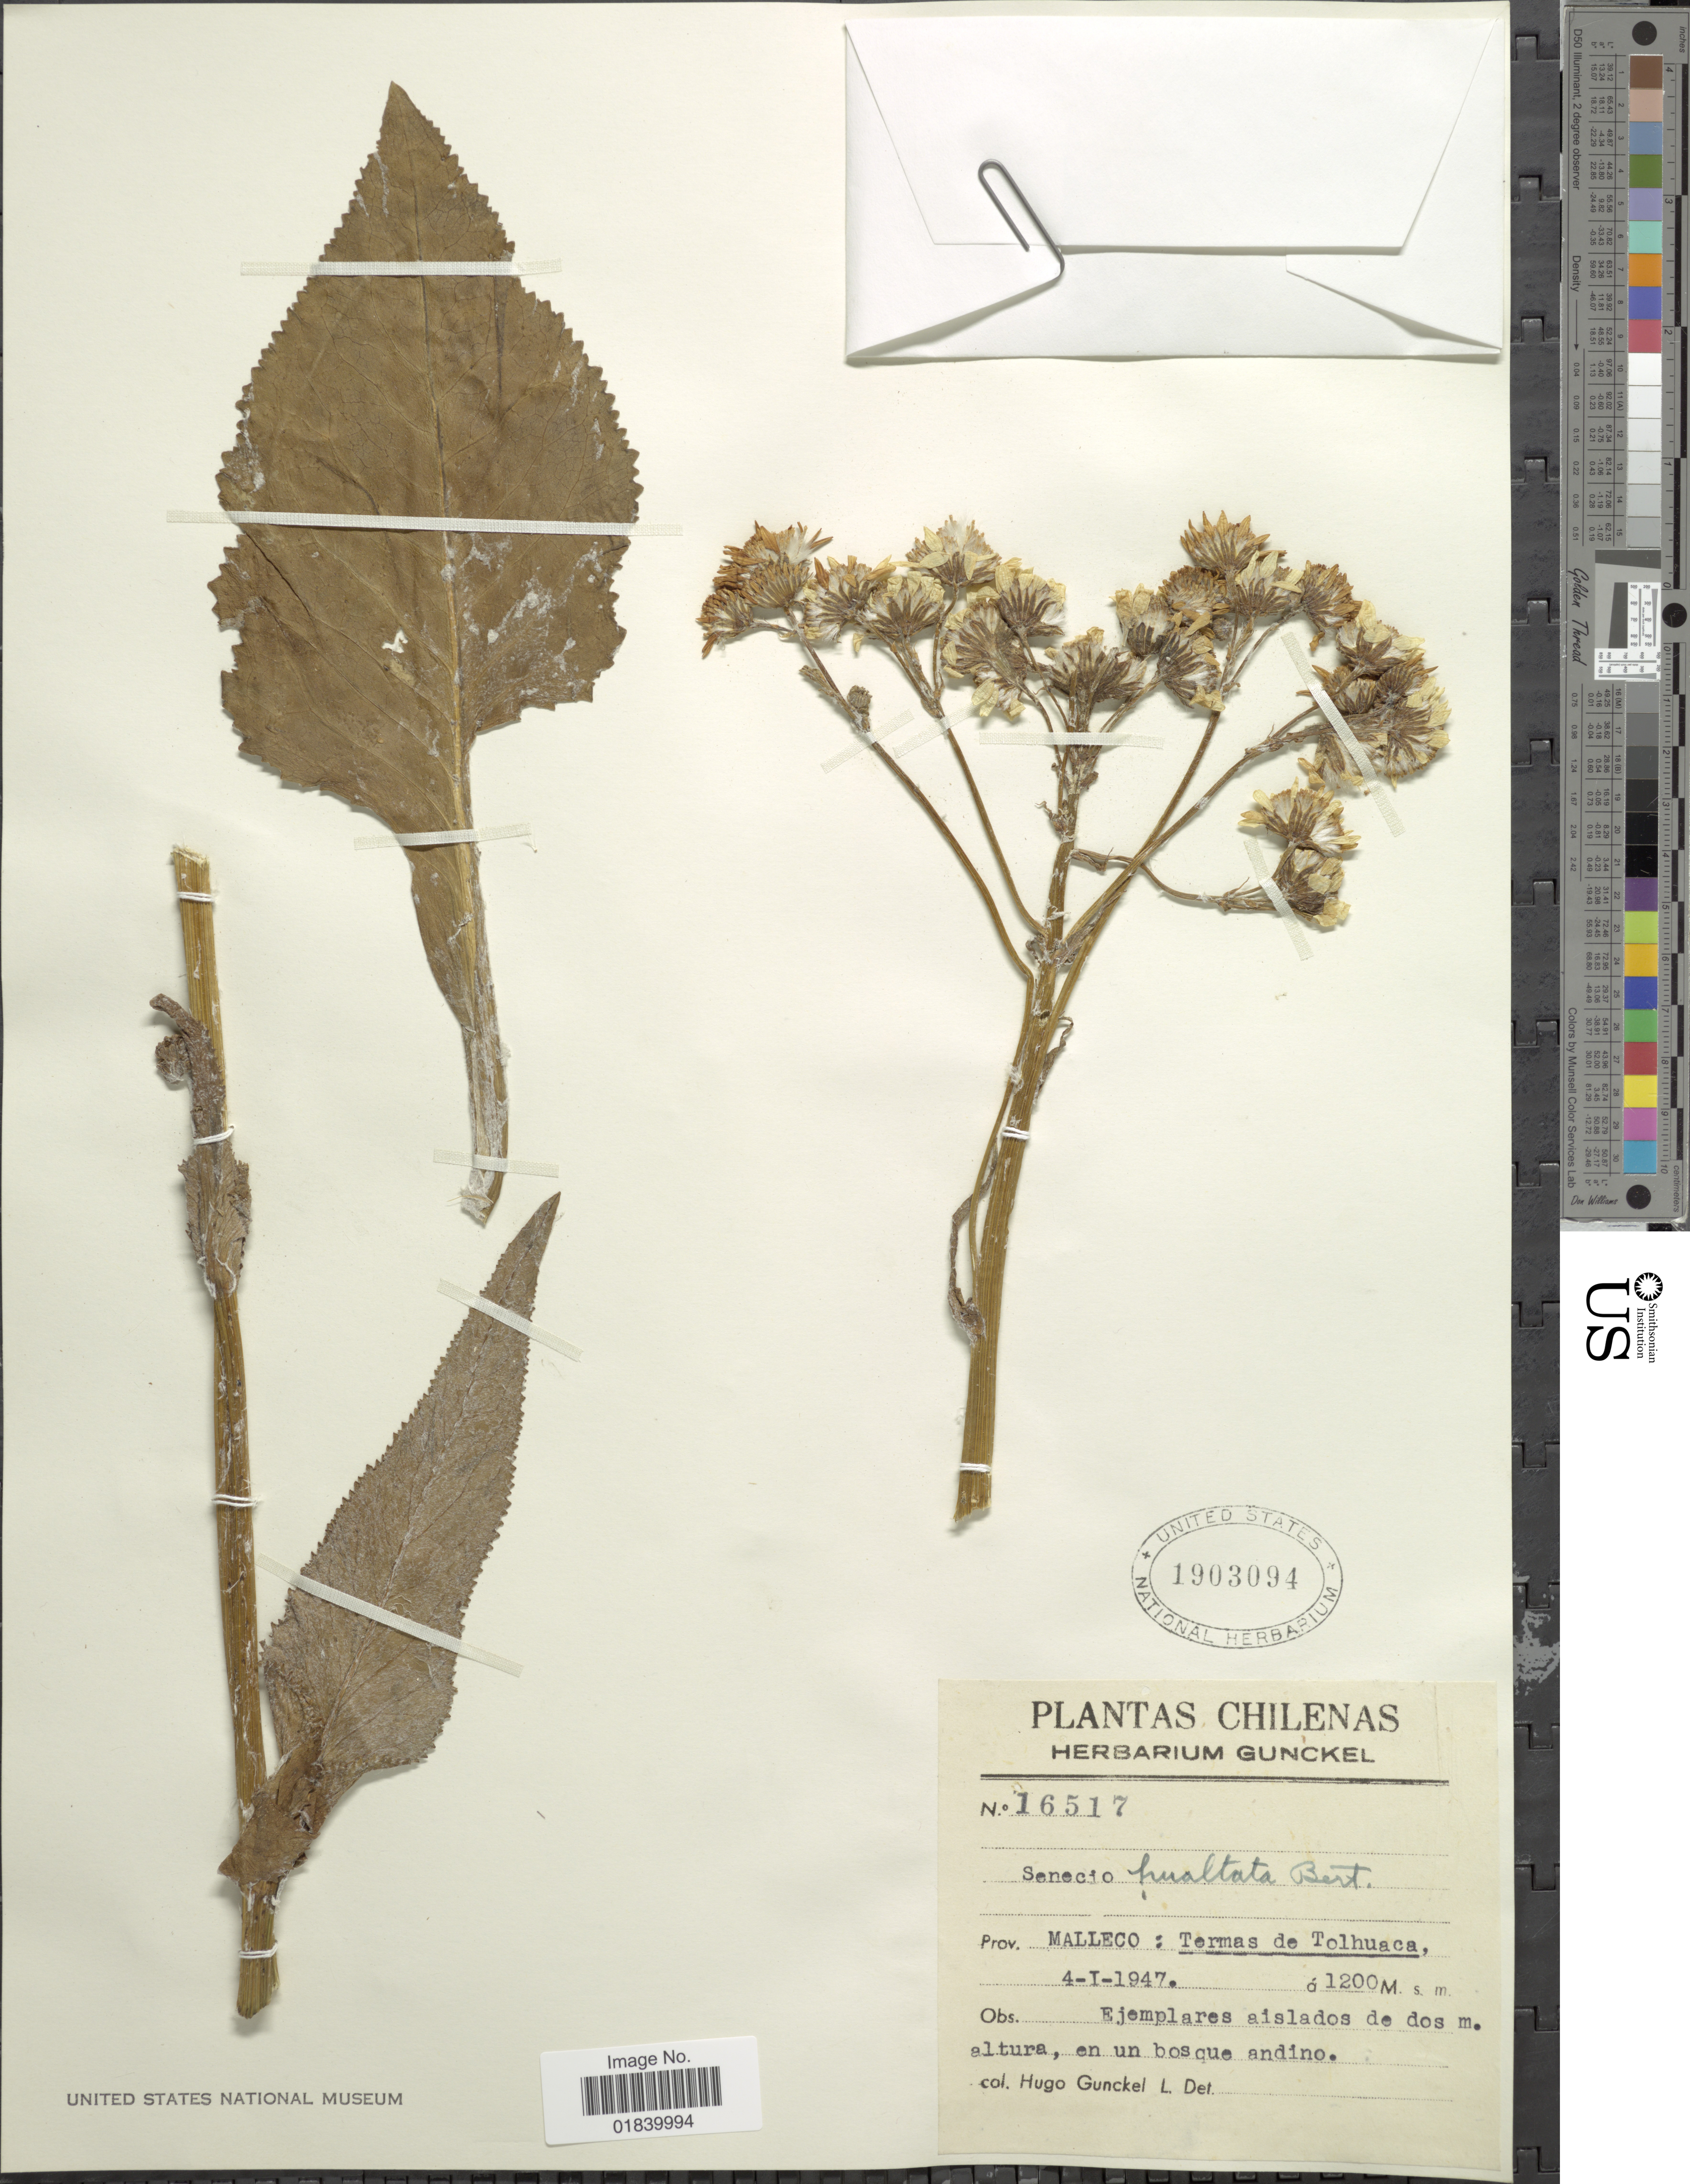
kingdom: Plantae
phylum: Tracheophyta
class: Magnoliopsida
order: Asterales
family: Asteraceae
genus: Senecio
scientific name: Senecio fistulosus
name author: Poepp. ex Less.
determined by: Salomon, Luciana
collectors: H. Gunckel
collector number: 16517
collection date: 1947-01-04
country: Chile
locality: Malleco: Termas de Tolhuaca.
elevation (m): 1200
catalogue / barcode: US 1903094